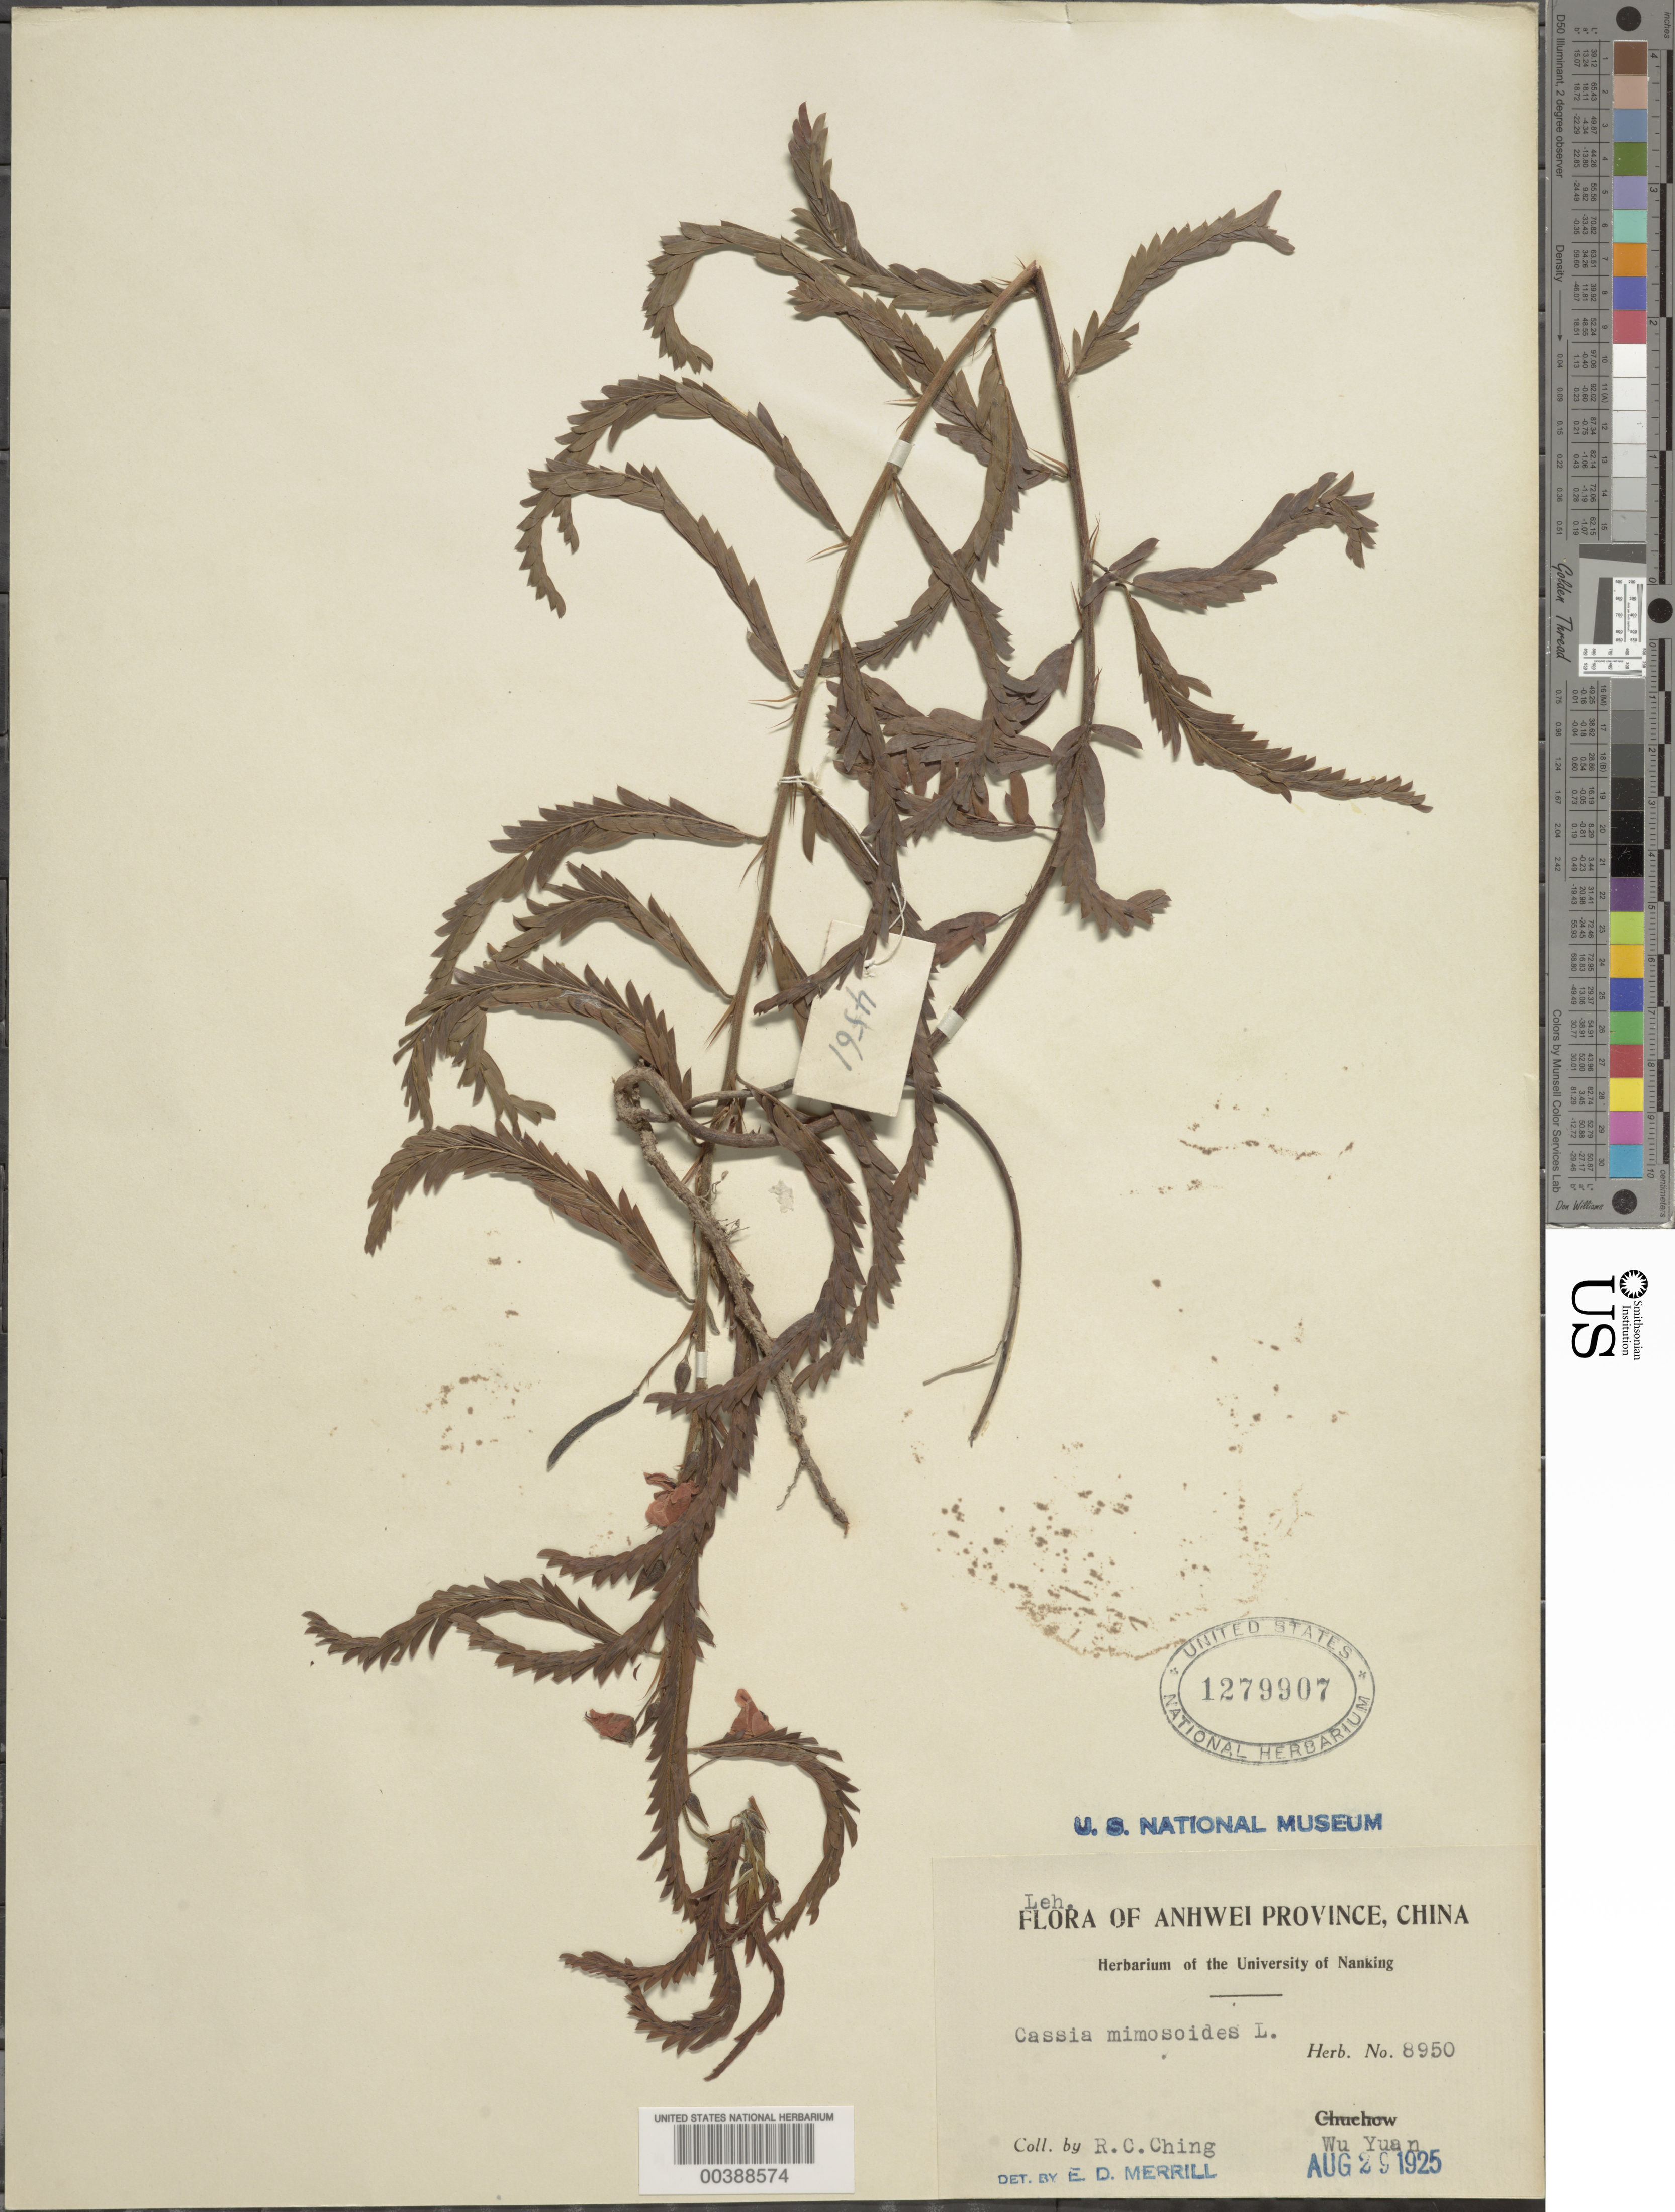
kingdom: Plantae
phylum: Tracheophyta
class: Magnoliopsida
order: Fabales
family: Fabaceae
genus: Chamaecrista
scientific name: Chamaecrista mimosoides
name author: (L.) Greene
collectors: R. C. Ching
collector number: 8950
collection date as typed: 29 Aug 1925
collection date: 1925-08-29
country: China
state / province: Anhui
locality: Wu yuan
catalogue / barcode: US 1279907